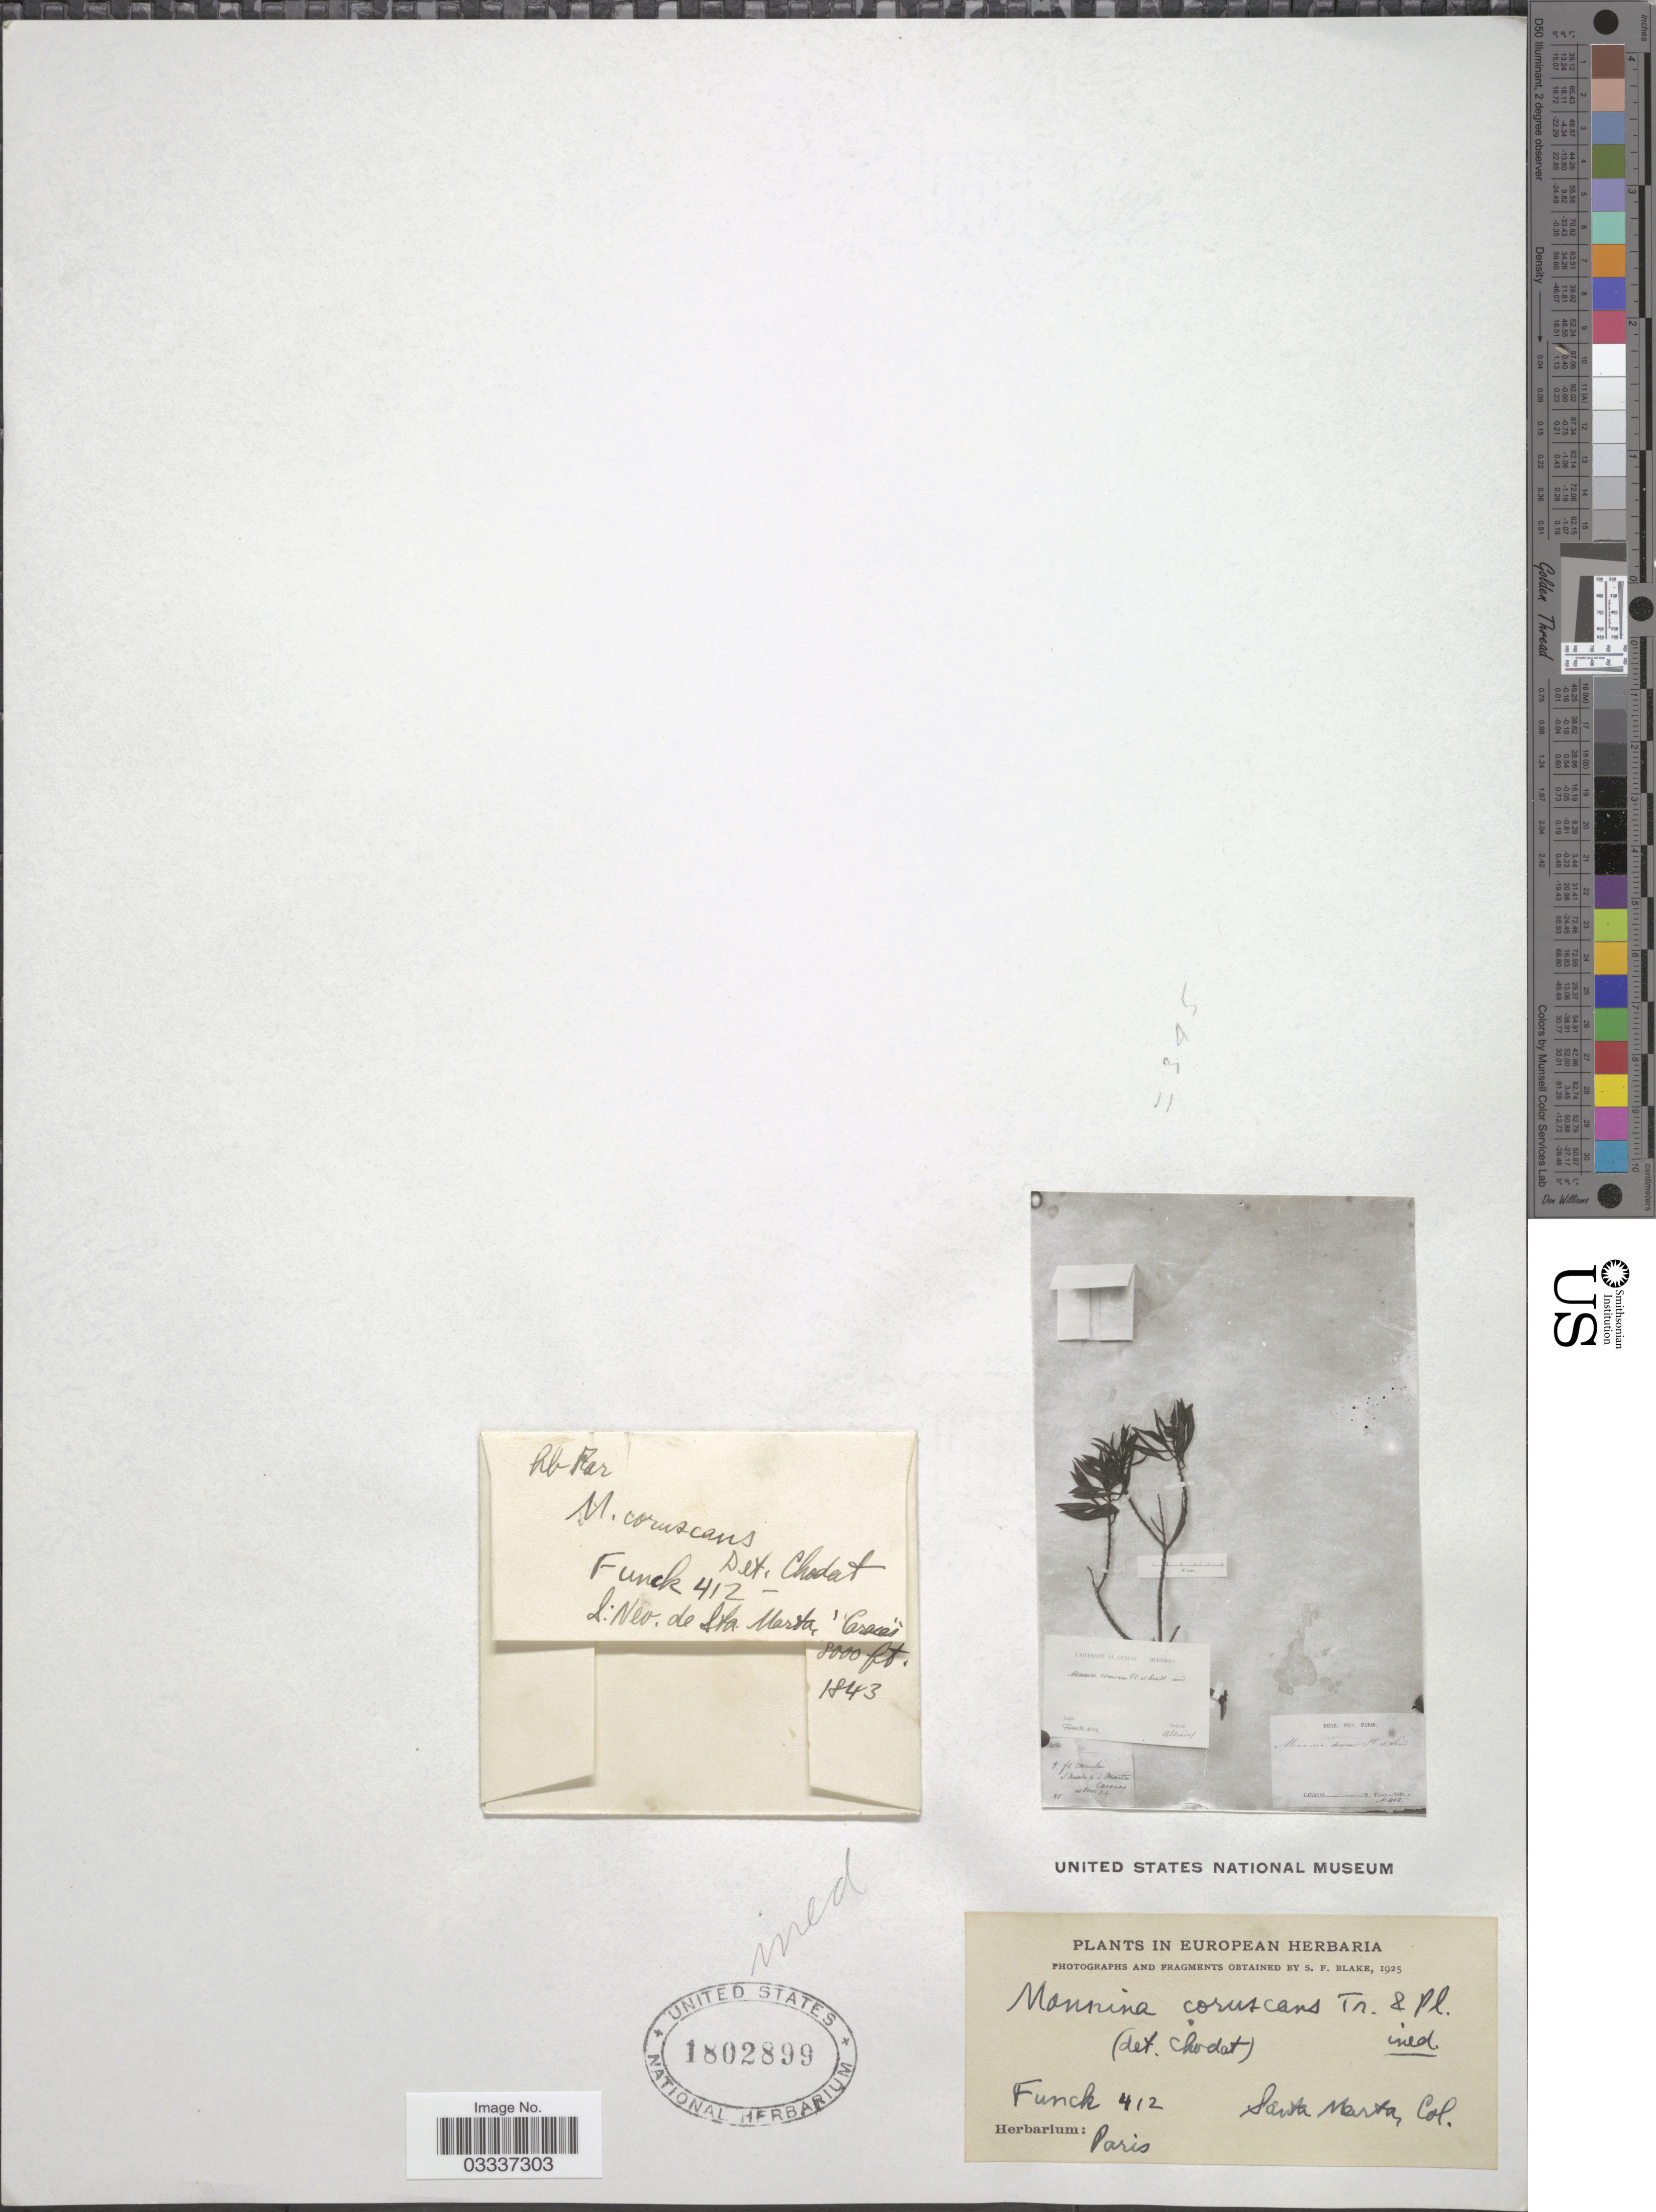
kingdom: Plantae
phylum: Tracheophyta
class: Magnoliopsida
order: Fabales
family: Polygalaceae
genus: Monnina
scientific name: Monnina coruscans Tr. & Pl., ined.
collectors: -. Funck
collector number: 412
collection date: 1843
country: Venezuela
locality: Santa Marta, Caracas.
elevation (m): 2438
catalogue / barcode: US 1802899